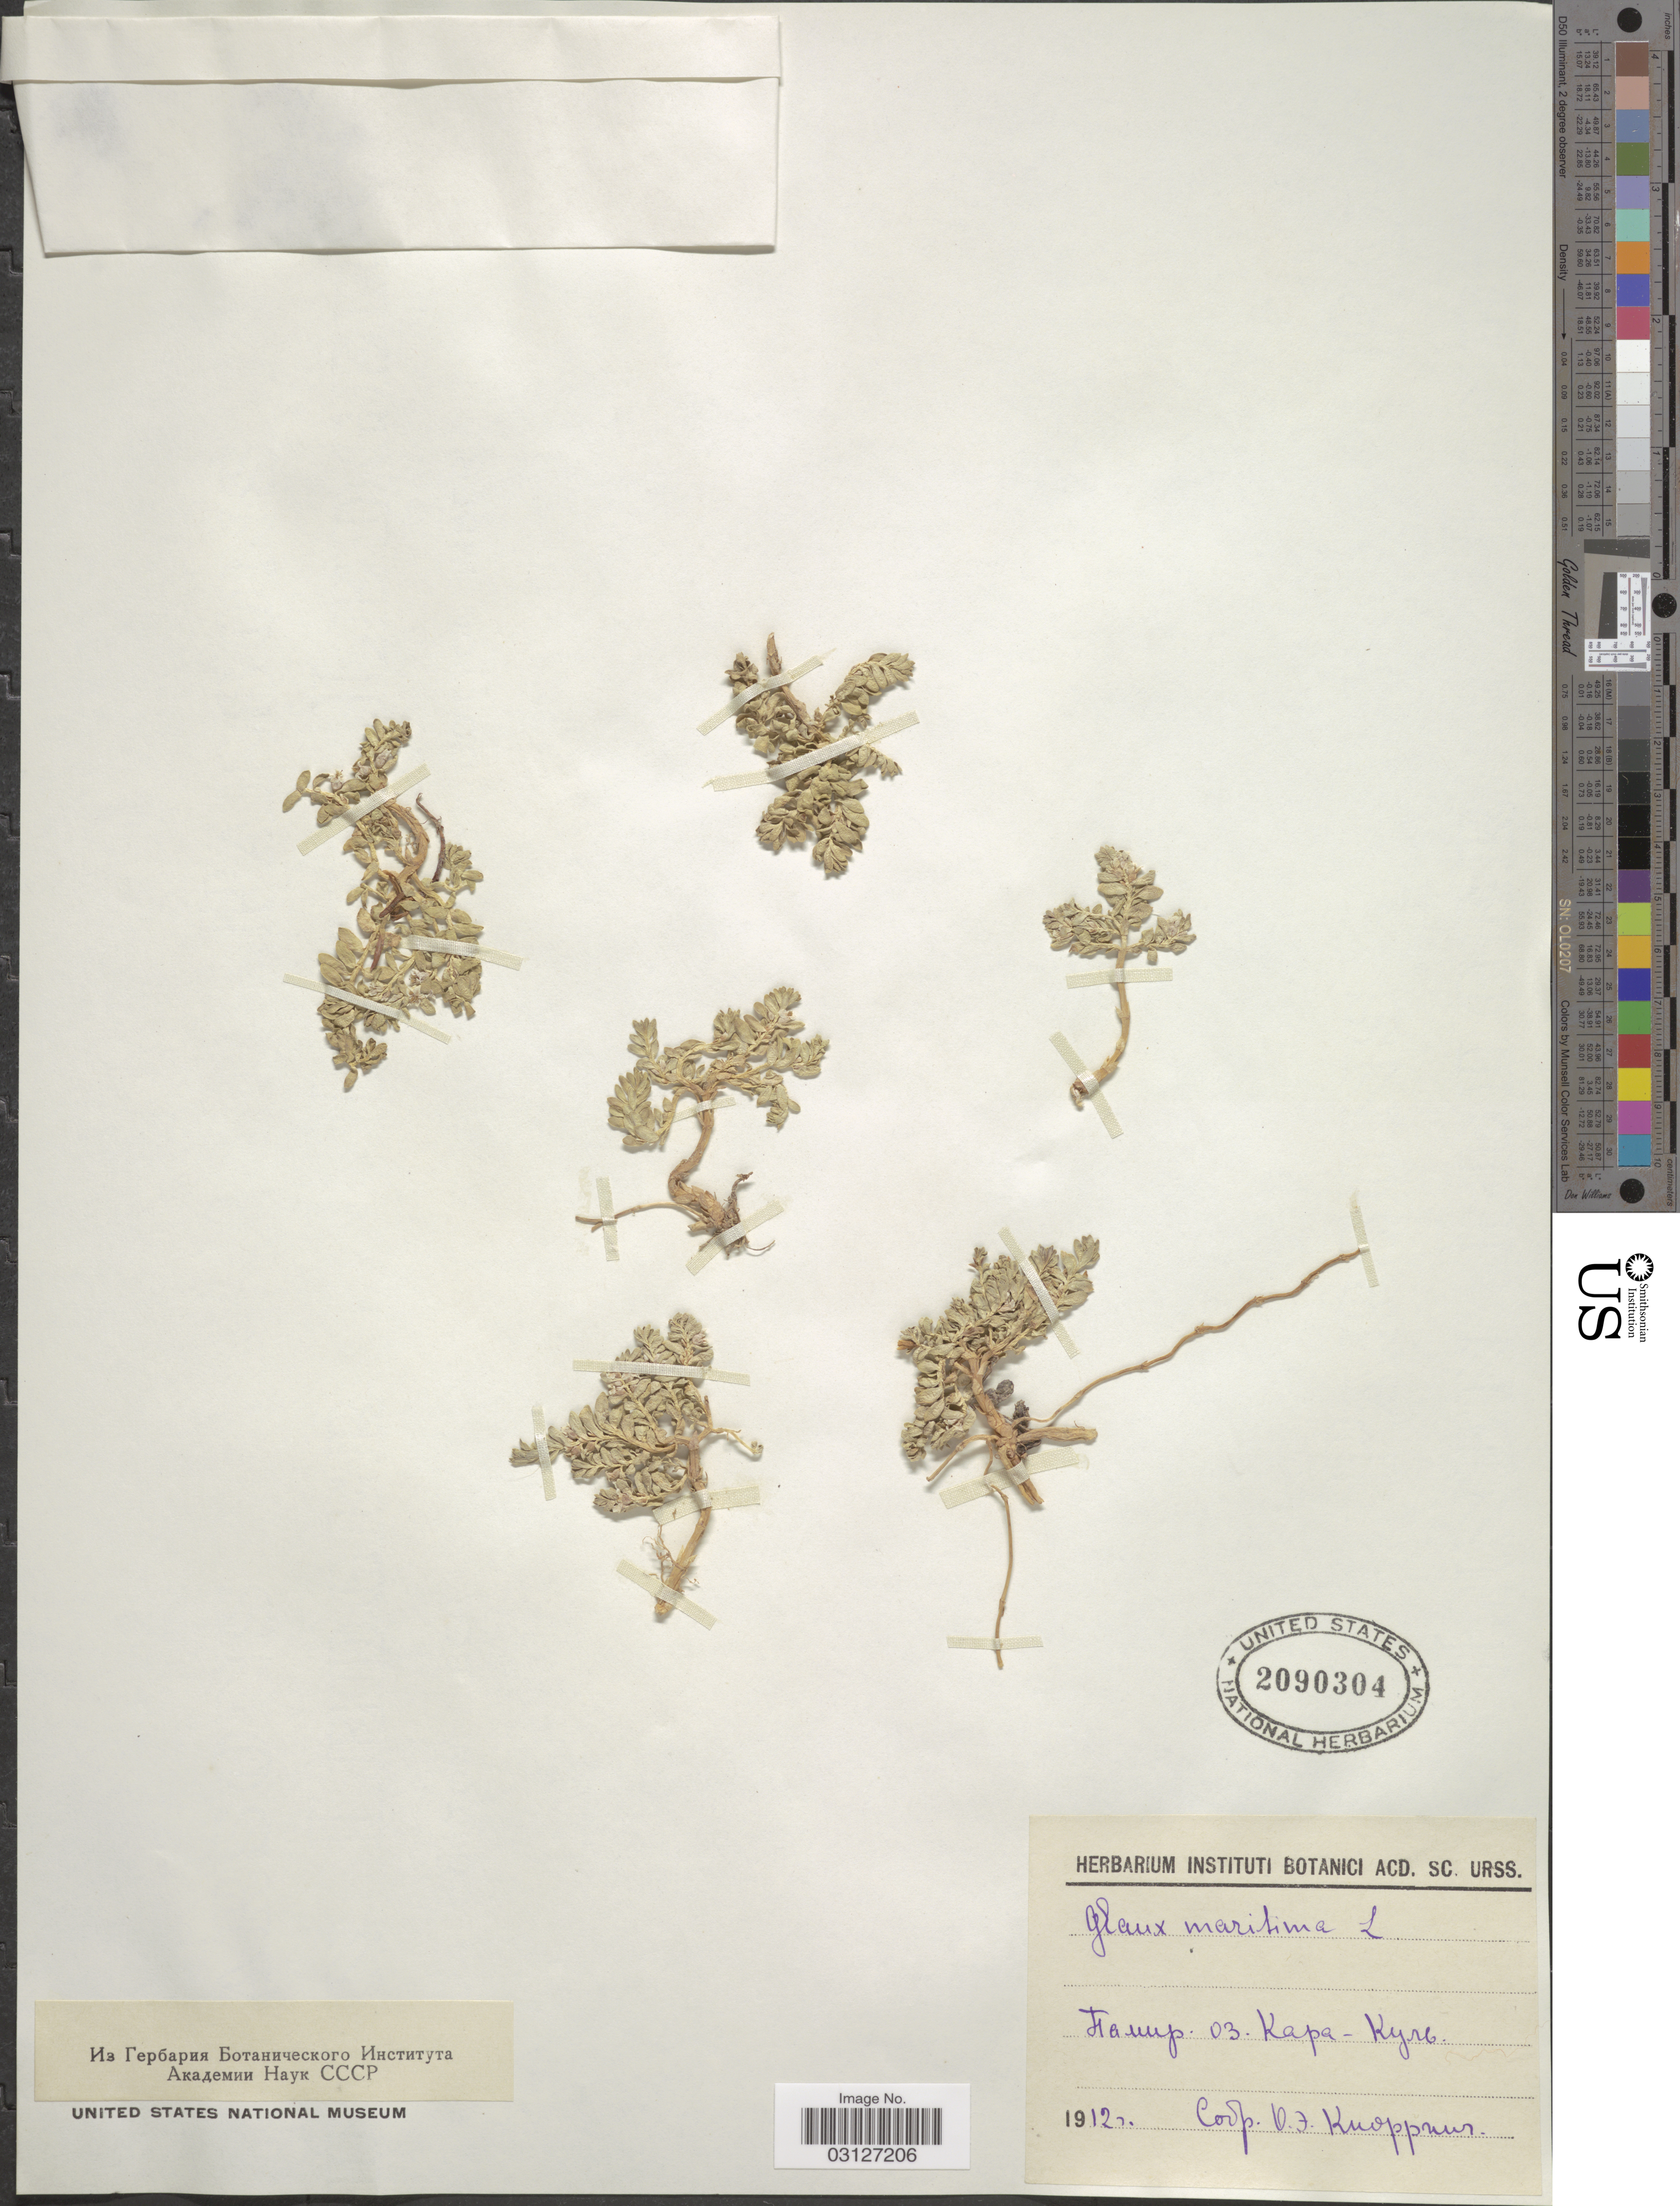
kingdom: Plantae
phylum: Tracheophyta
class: Magnoliopsida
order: Ericales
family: Primulaceae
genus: Glaux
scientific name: Glaux maritima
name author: L.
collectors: O. Knorring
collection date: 1912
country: Kyrgyzstan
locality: Kara- Kul Lake, Pamir Mtns.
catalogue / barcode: US 2090304